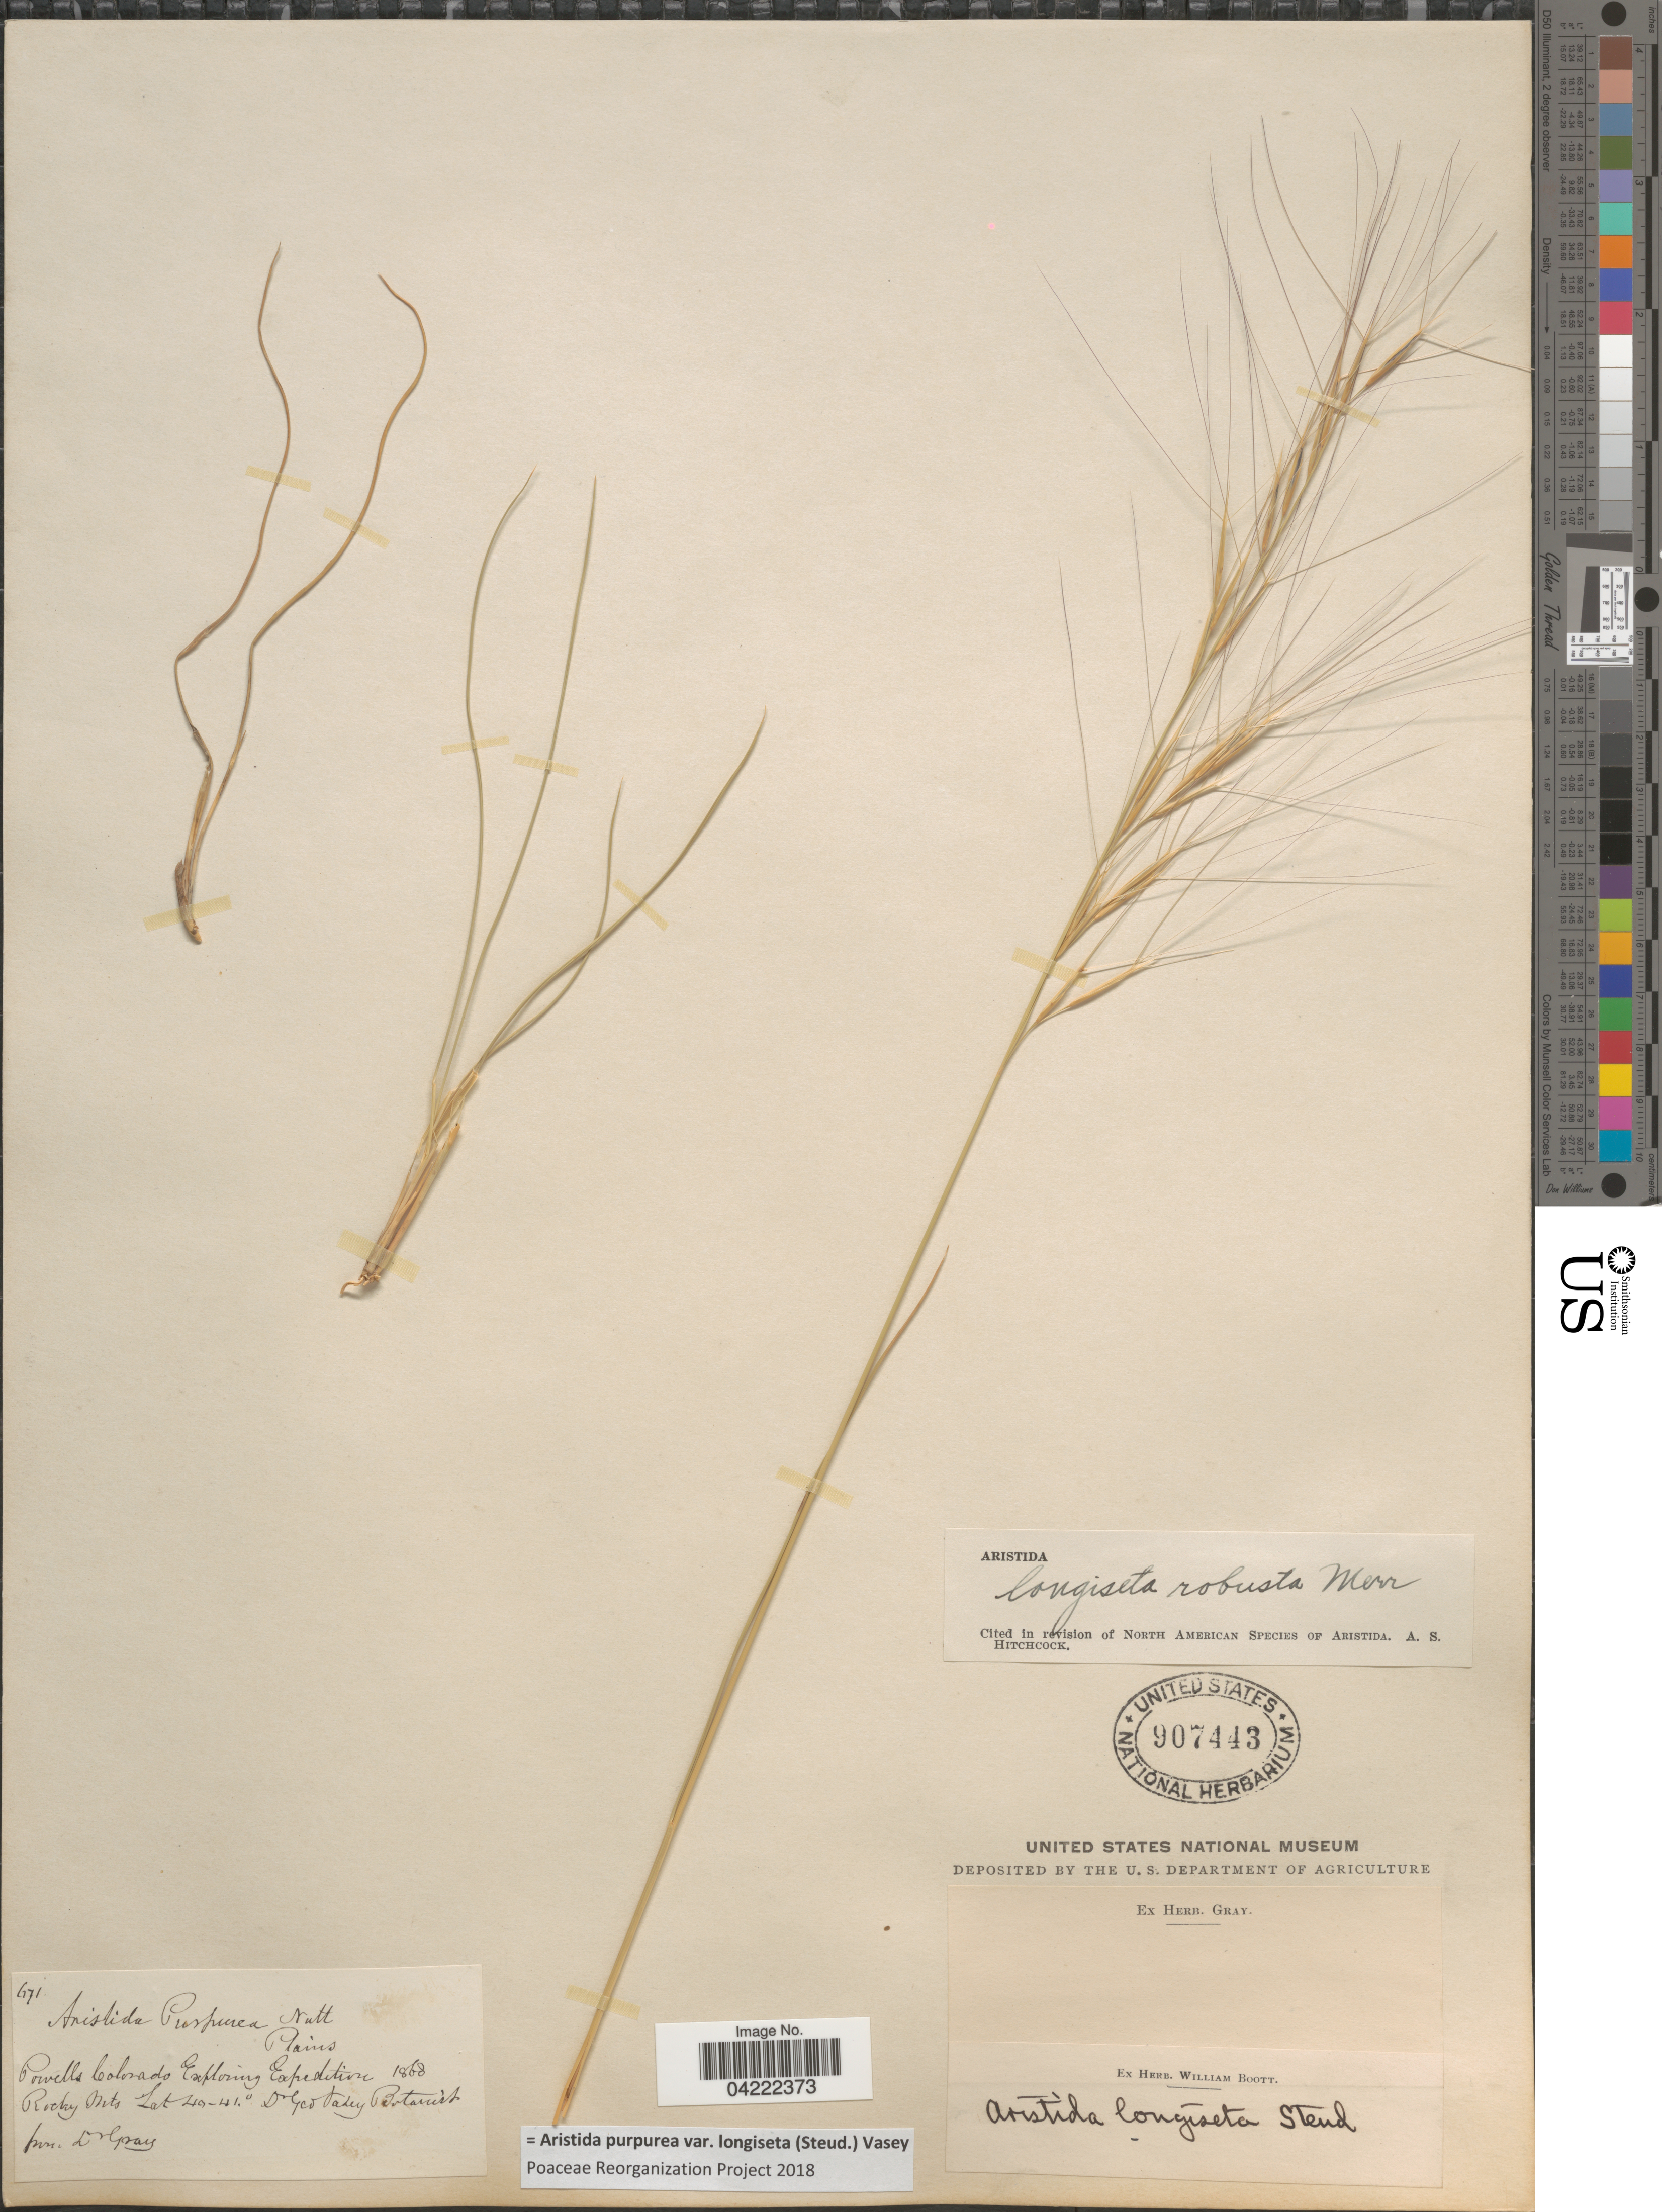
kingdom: Plantae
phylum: Tracheophyta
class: Liliopsida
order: Poales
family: Poaceae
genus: Aristida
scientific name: Aristida purpurea var. longiseta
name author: (Steud.) Vasey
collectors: G. R. Vasey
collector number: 671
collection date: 1868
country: United States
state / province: Colorado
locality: Plains. Powells Colorado Exploring Expedition 1868. Rocky Mts.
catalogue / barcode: US 907443